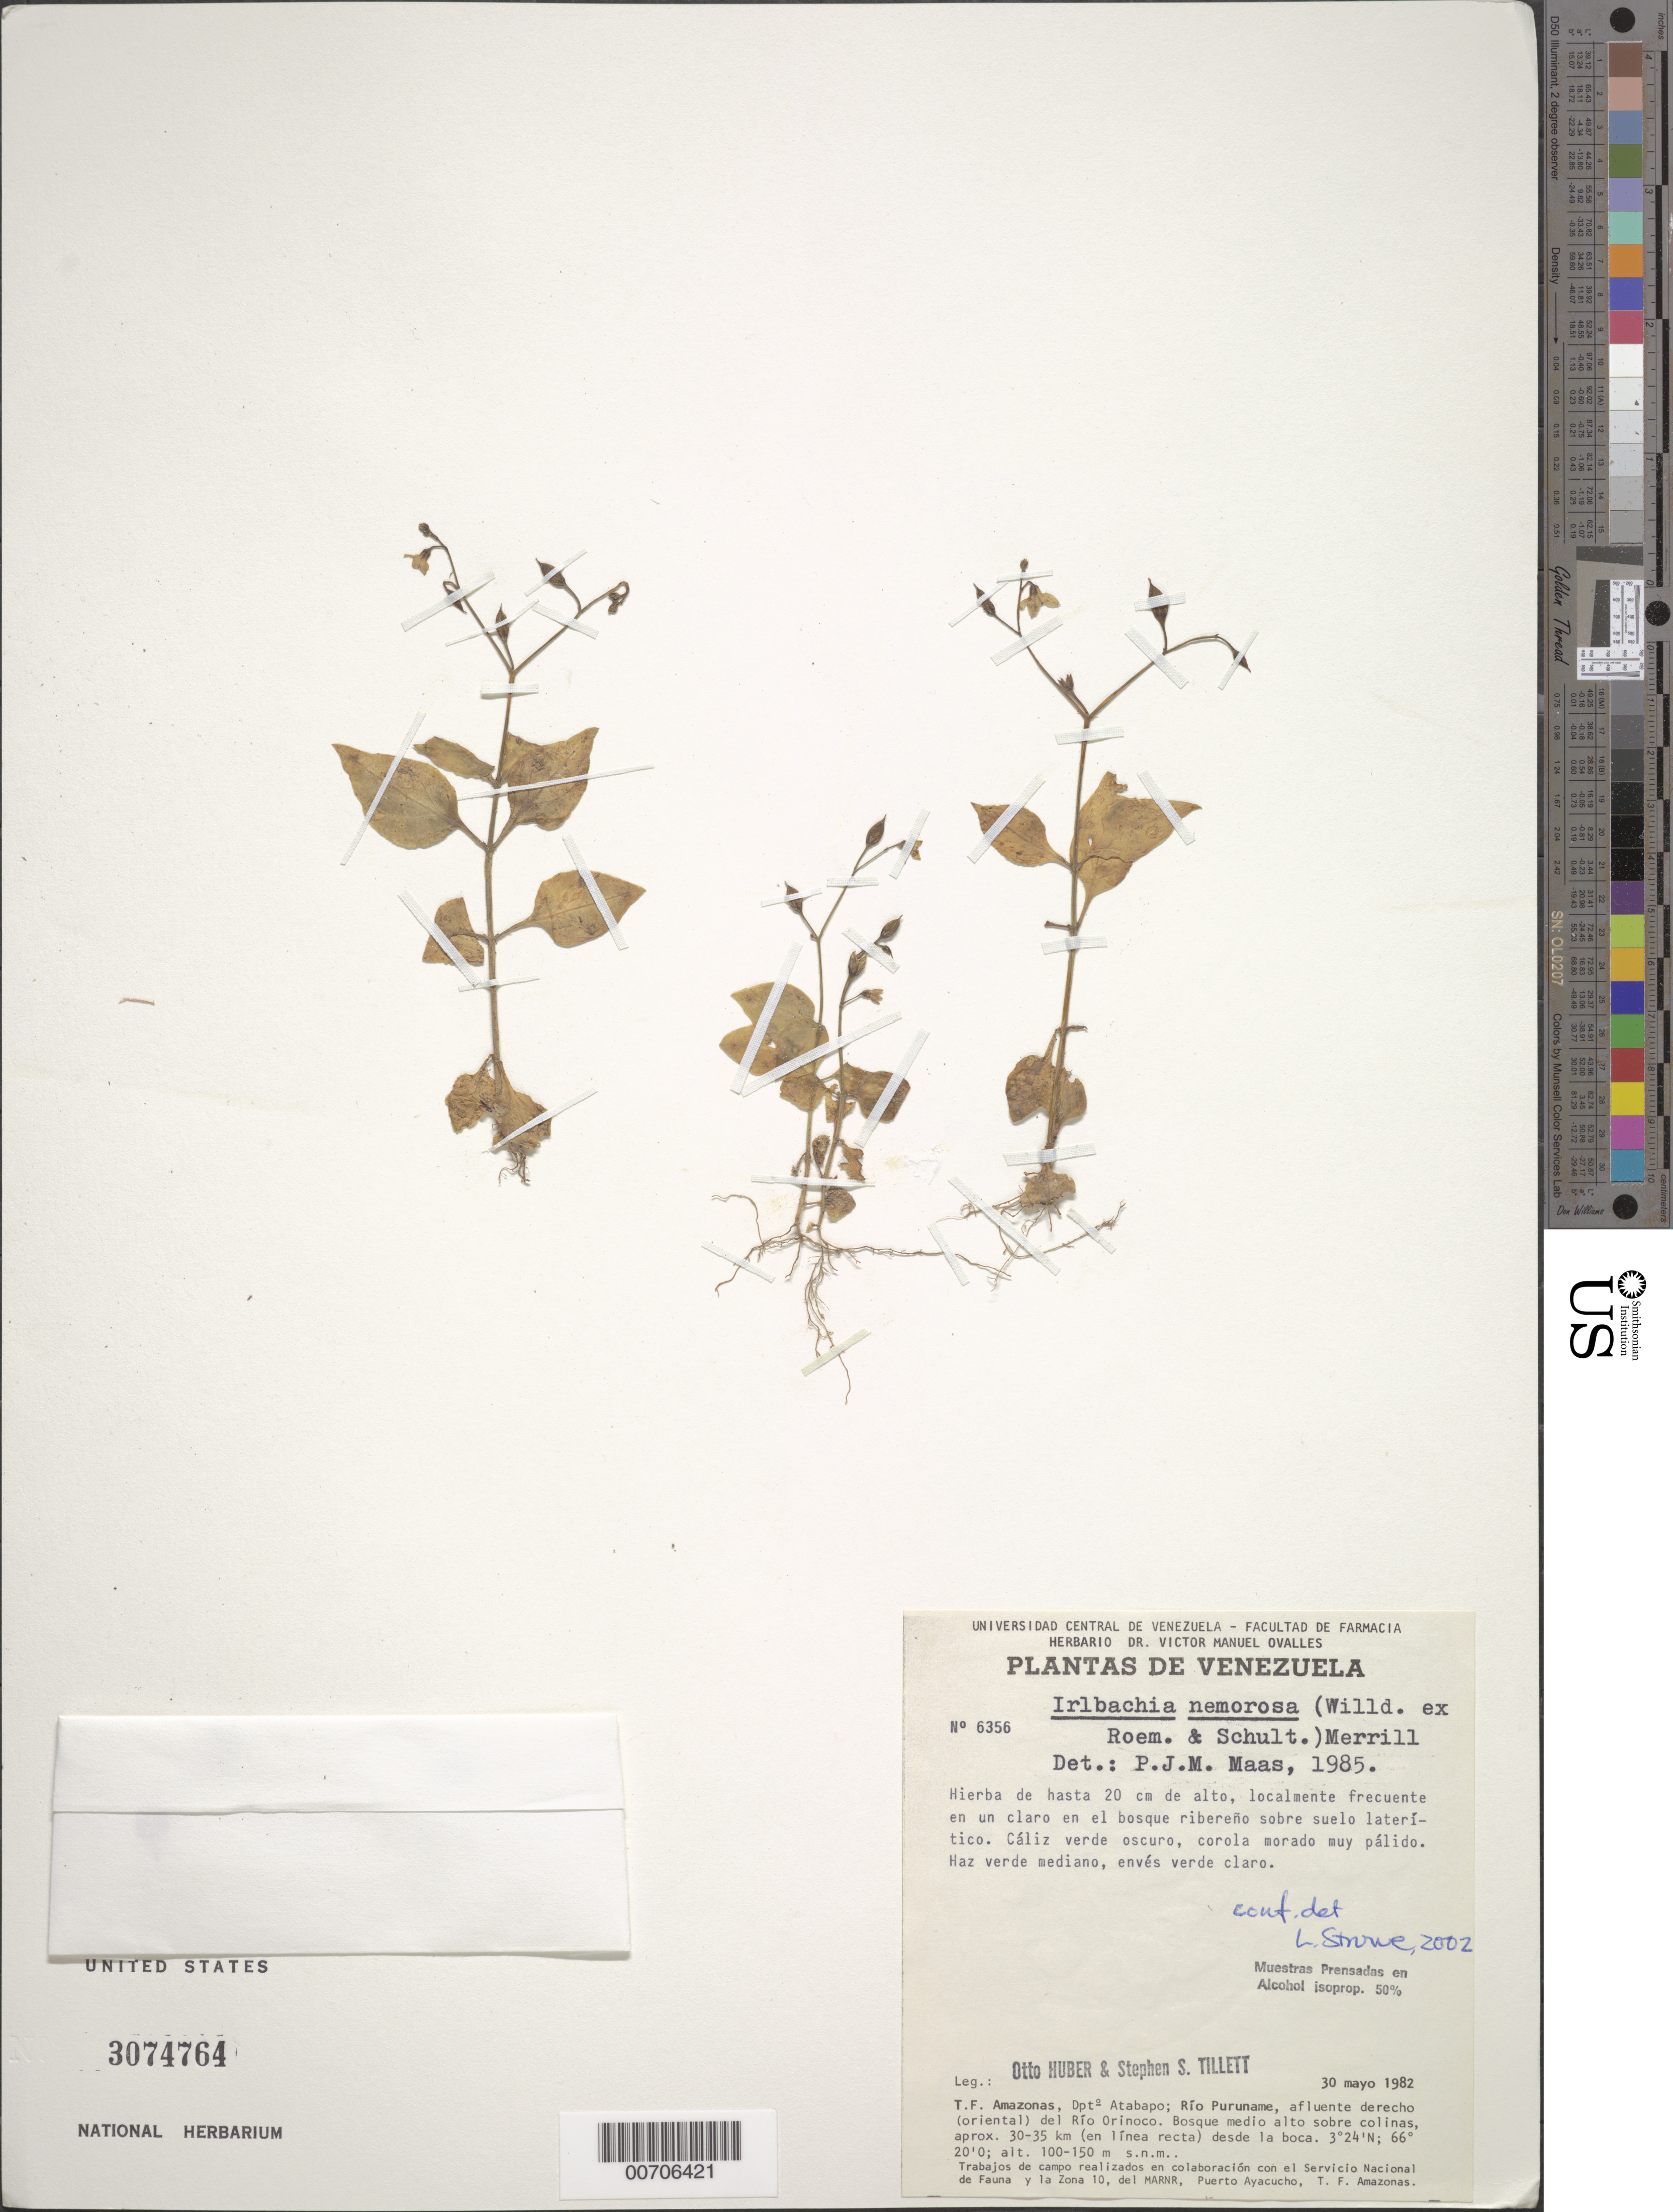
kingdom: Plantae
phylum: Tracheophyta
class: Magnoliopsida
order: Gentianales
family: Gentianaceae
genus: Irlbachia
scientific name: Irlbachia nemorosa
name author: (Willd. ex Roem. & Schult.) Merr.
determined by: Struwe, L.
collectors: O. Huber & S. S. Tillett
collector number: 6356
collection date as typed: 30-May-82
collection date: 1982-05-30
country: Venezuela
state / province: Amazonas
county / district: Atabapo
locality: Río Puruname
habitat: Claro en el bosque ribereno sobre suelo lateritico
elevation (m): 100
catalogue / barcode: US 3074764